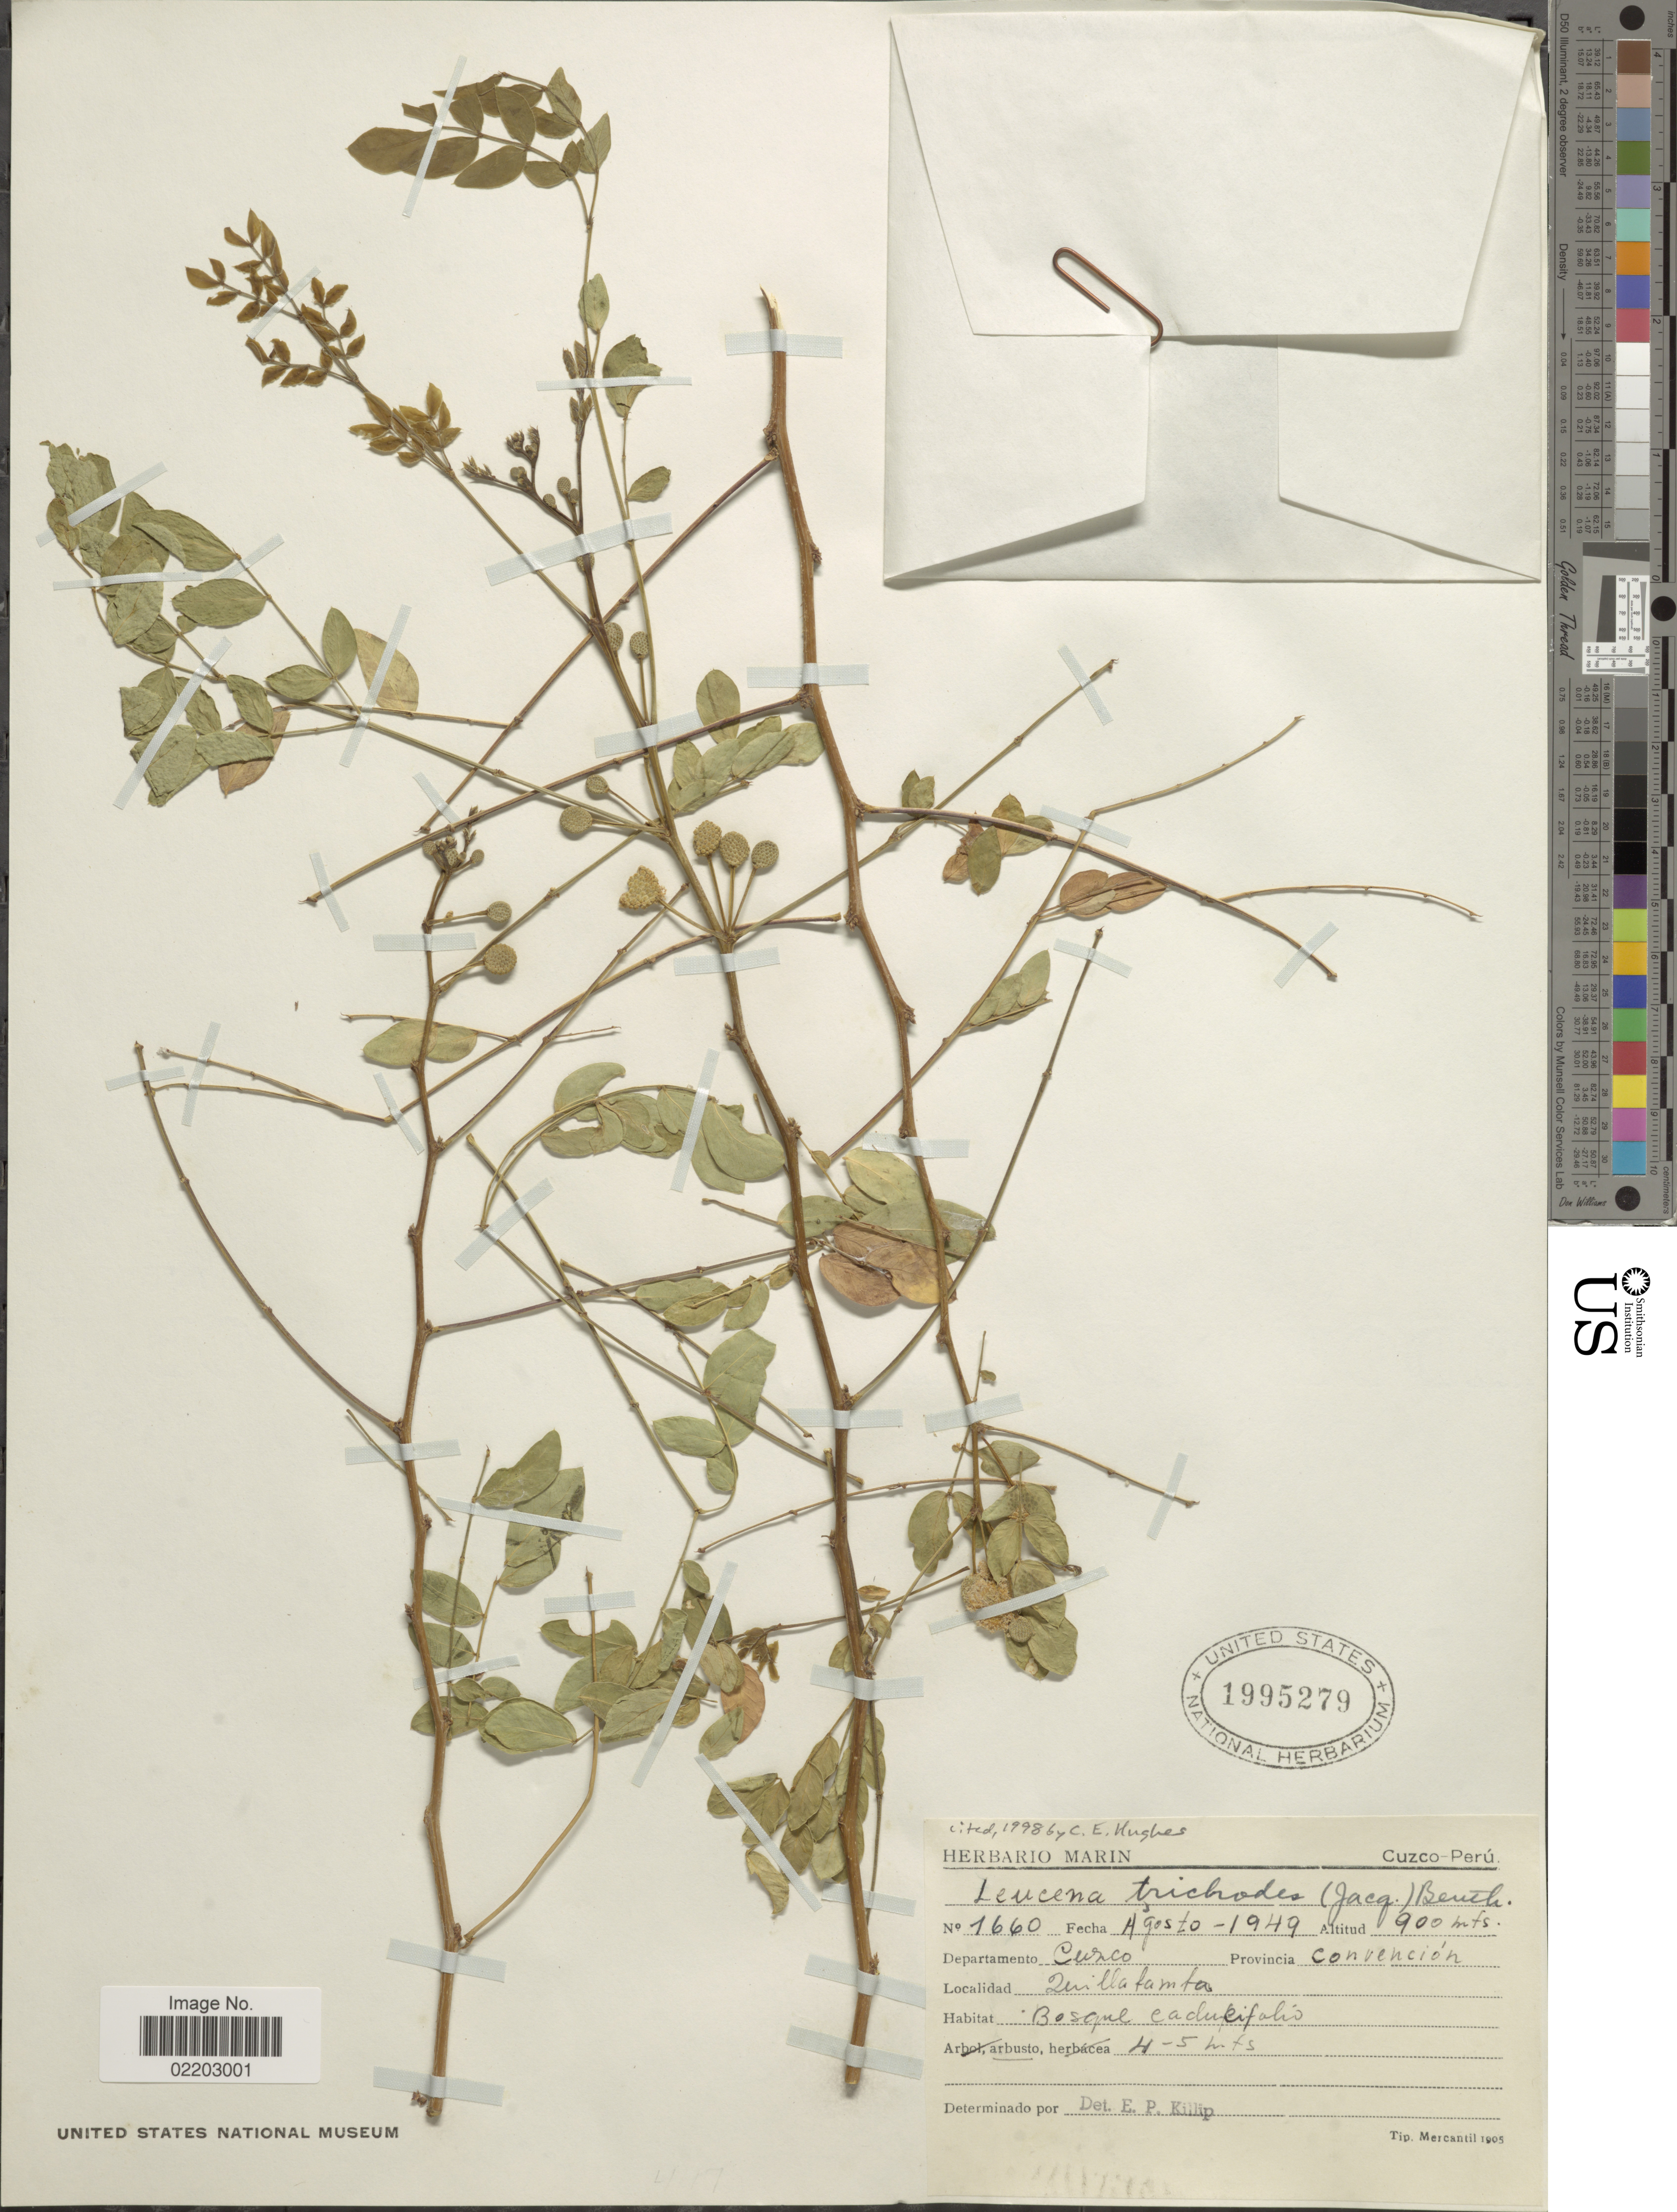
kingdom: Plantae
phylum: Tracheophyta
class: Magnoliopsida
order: Fabales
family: Fabaceae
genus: Leucaena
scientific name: Leucaena trichodes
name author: (Jacq.) Benth.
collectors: ex herb. Marin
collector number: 1660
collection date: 1949-08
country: Peru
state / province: Cusco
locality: Quillabamba, Provincia Convención, Departamento Cuzco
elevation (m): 900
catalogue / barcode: US 1995279